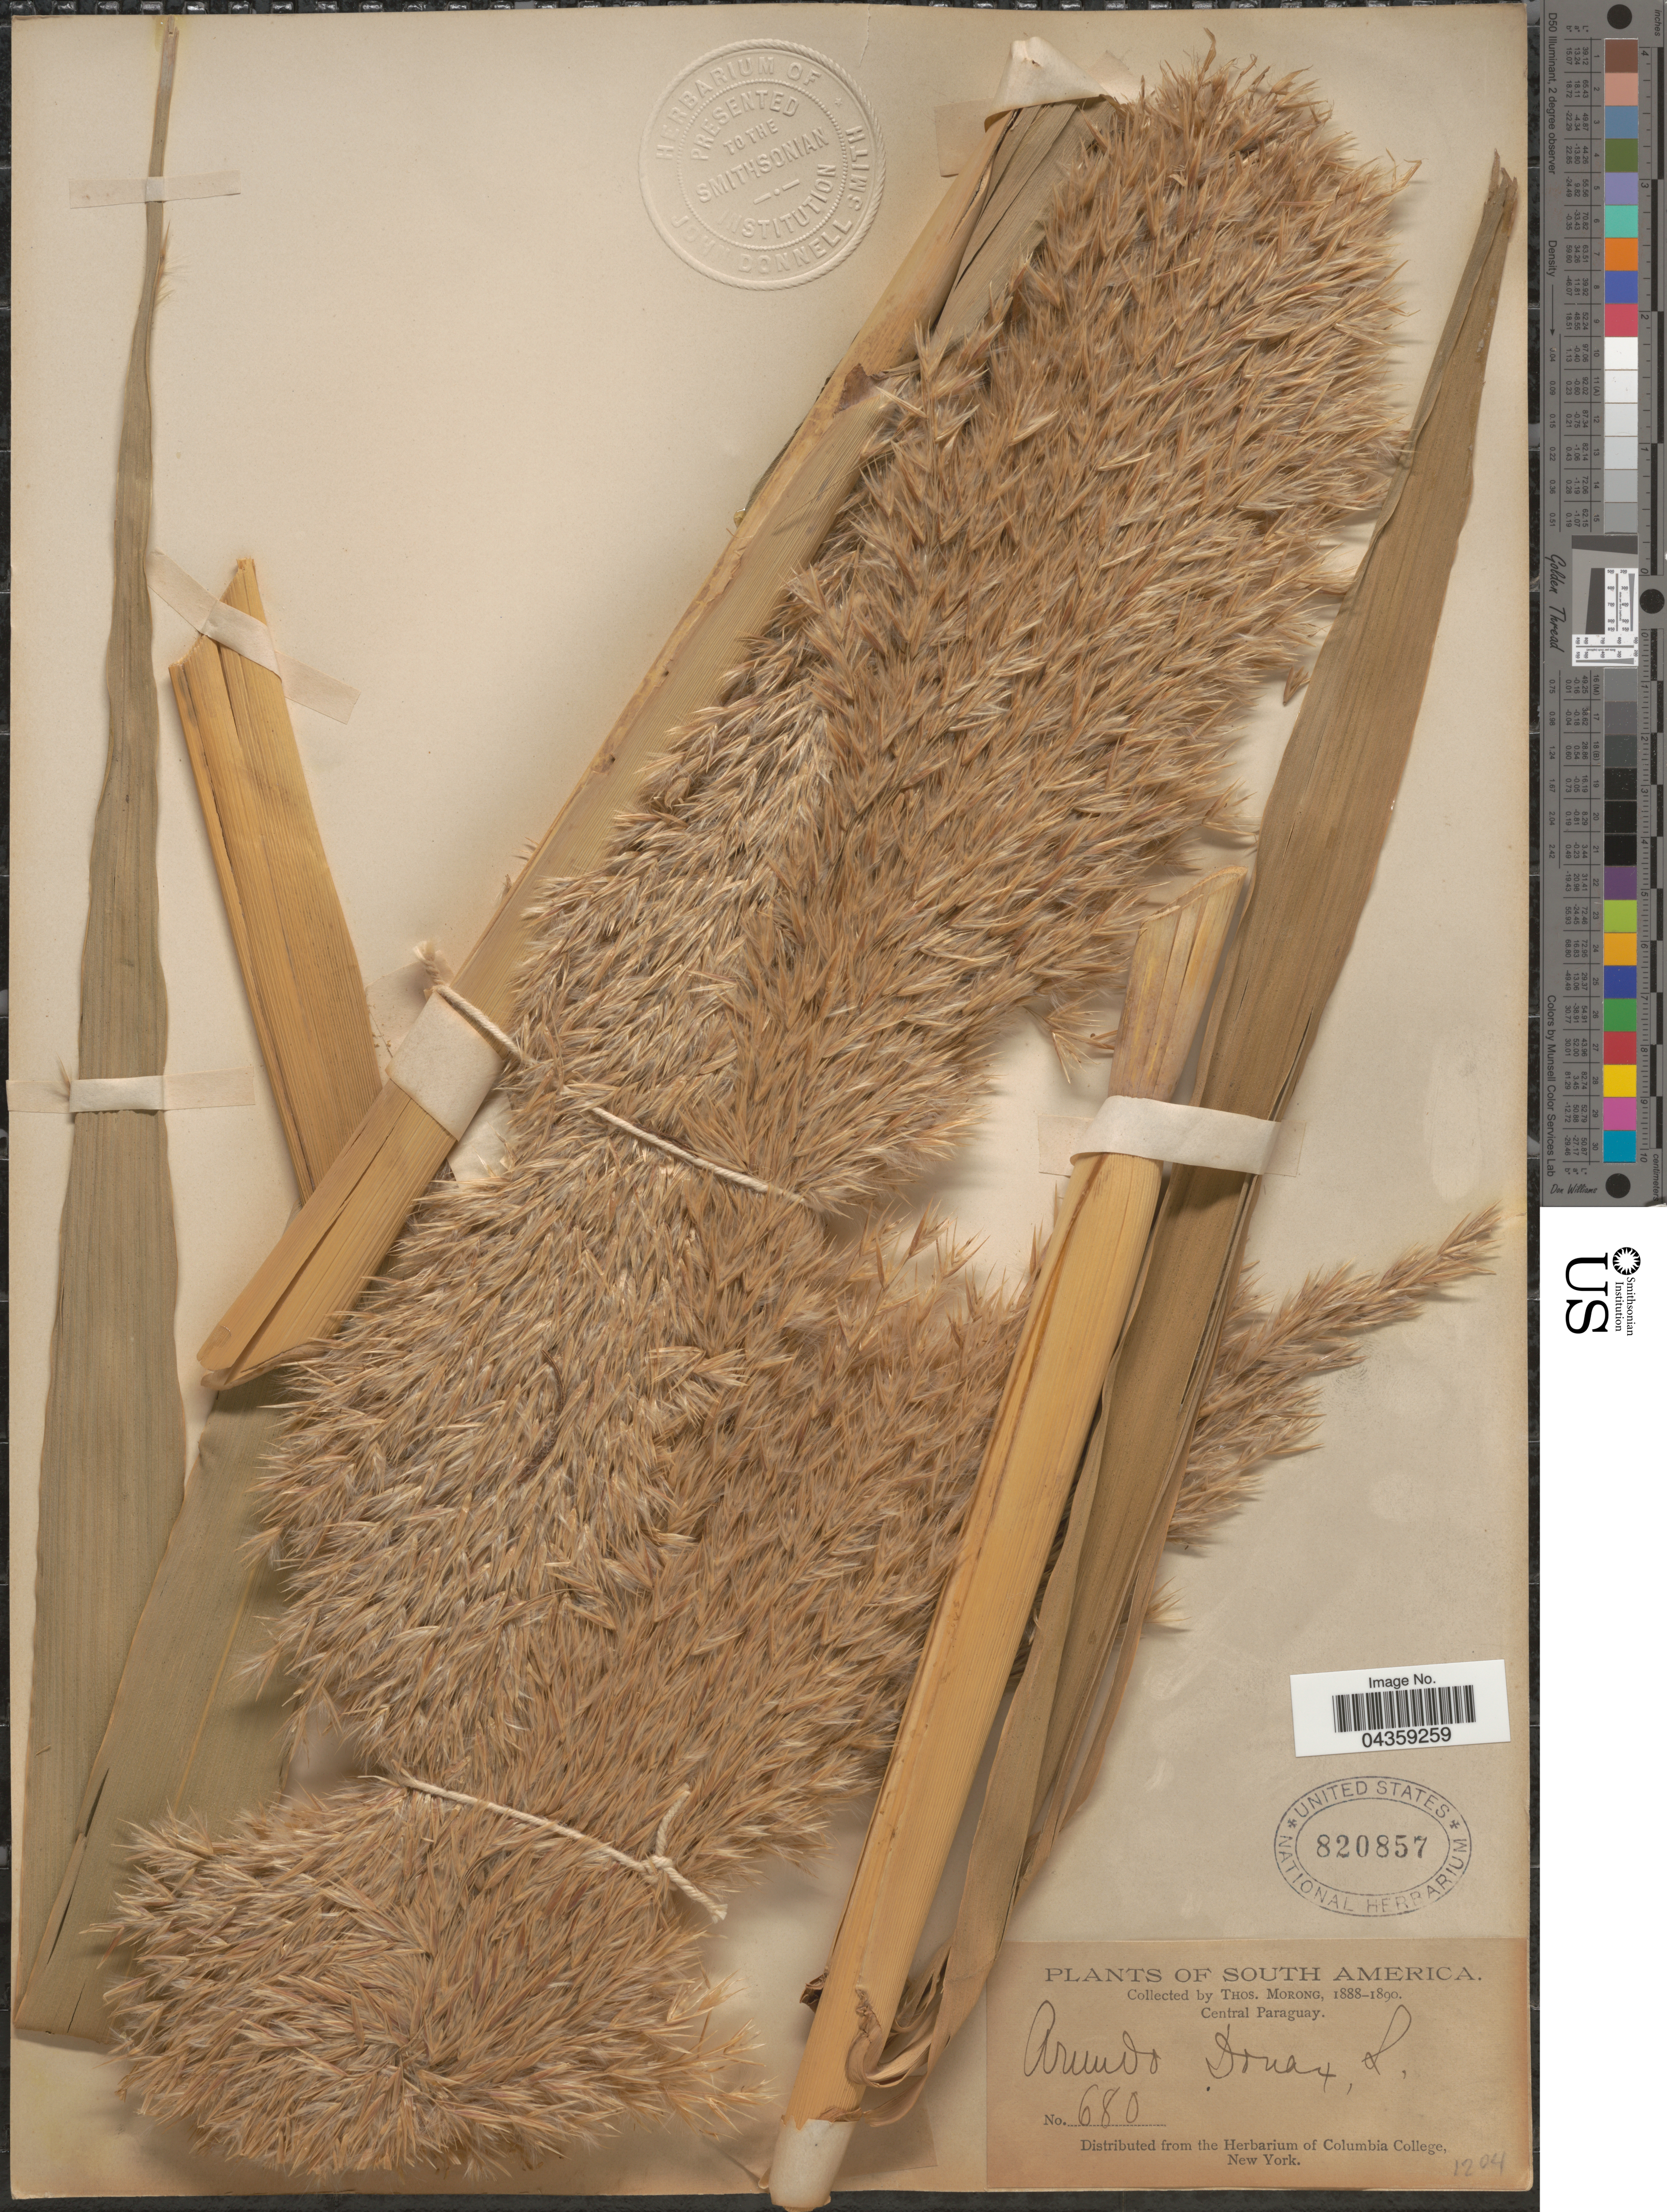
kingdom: Plantae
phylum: Tracheophyta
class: Liliopsida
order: Poales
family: Poaceae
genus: Arundo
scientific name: Arundo donax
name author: L.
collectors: ex herb. T. Morong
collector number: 680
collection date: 1888/1890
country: Paraguay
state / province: Central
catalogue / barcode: US 820857